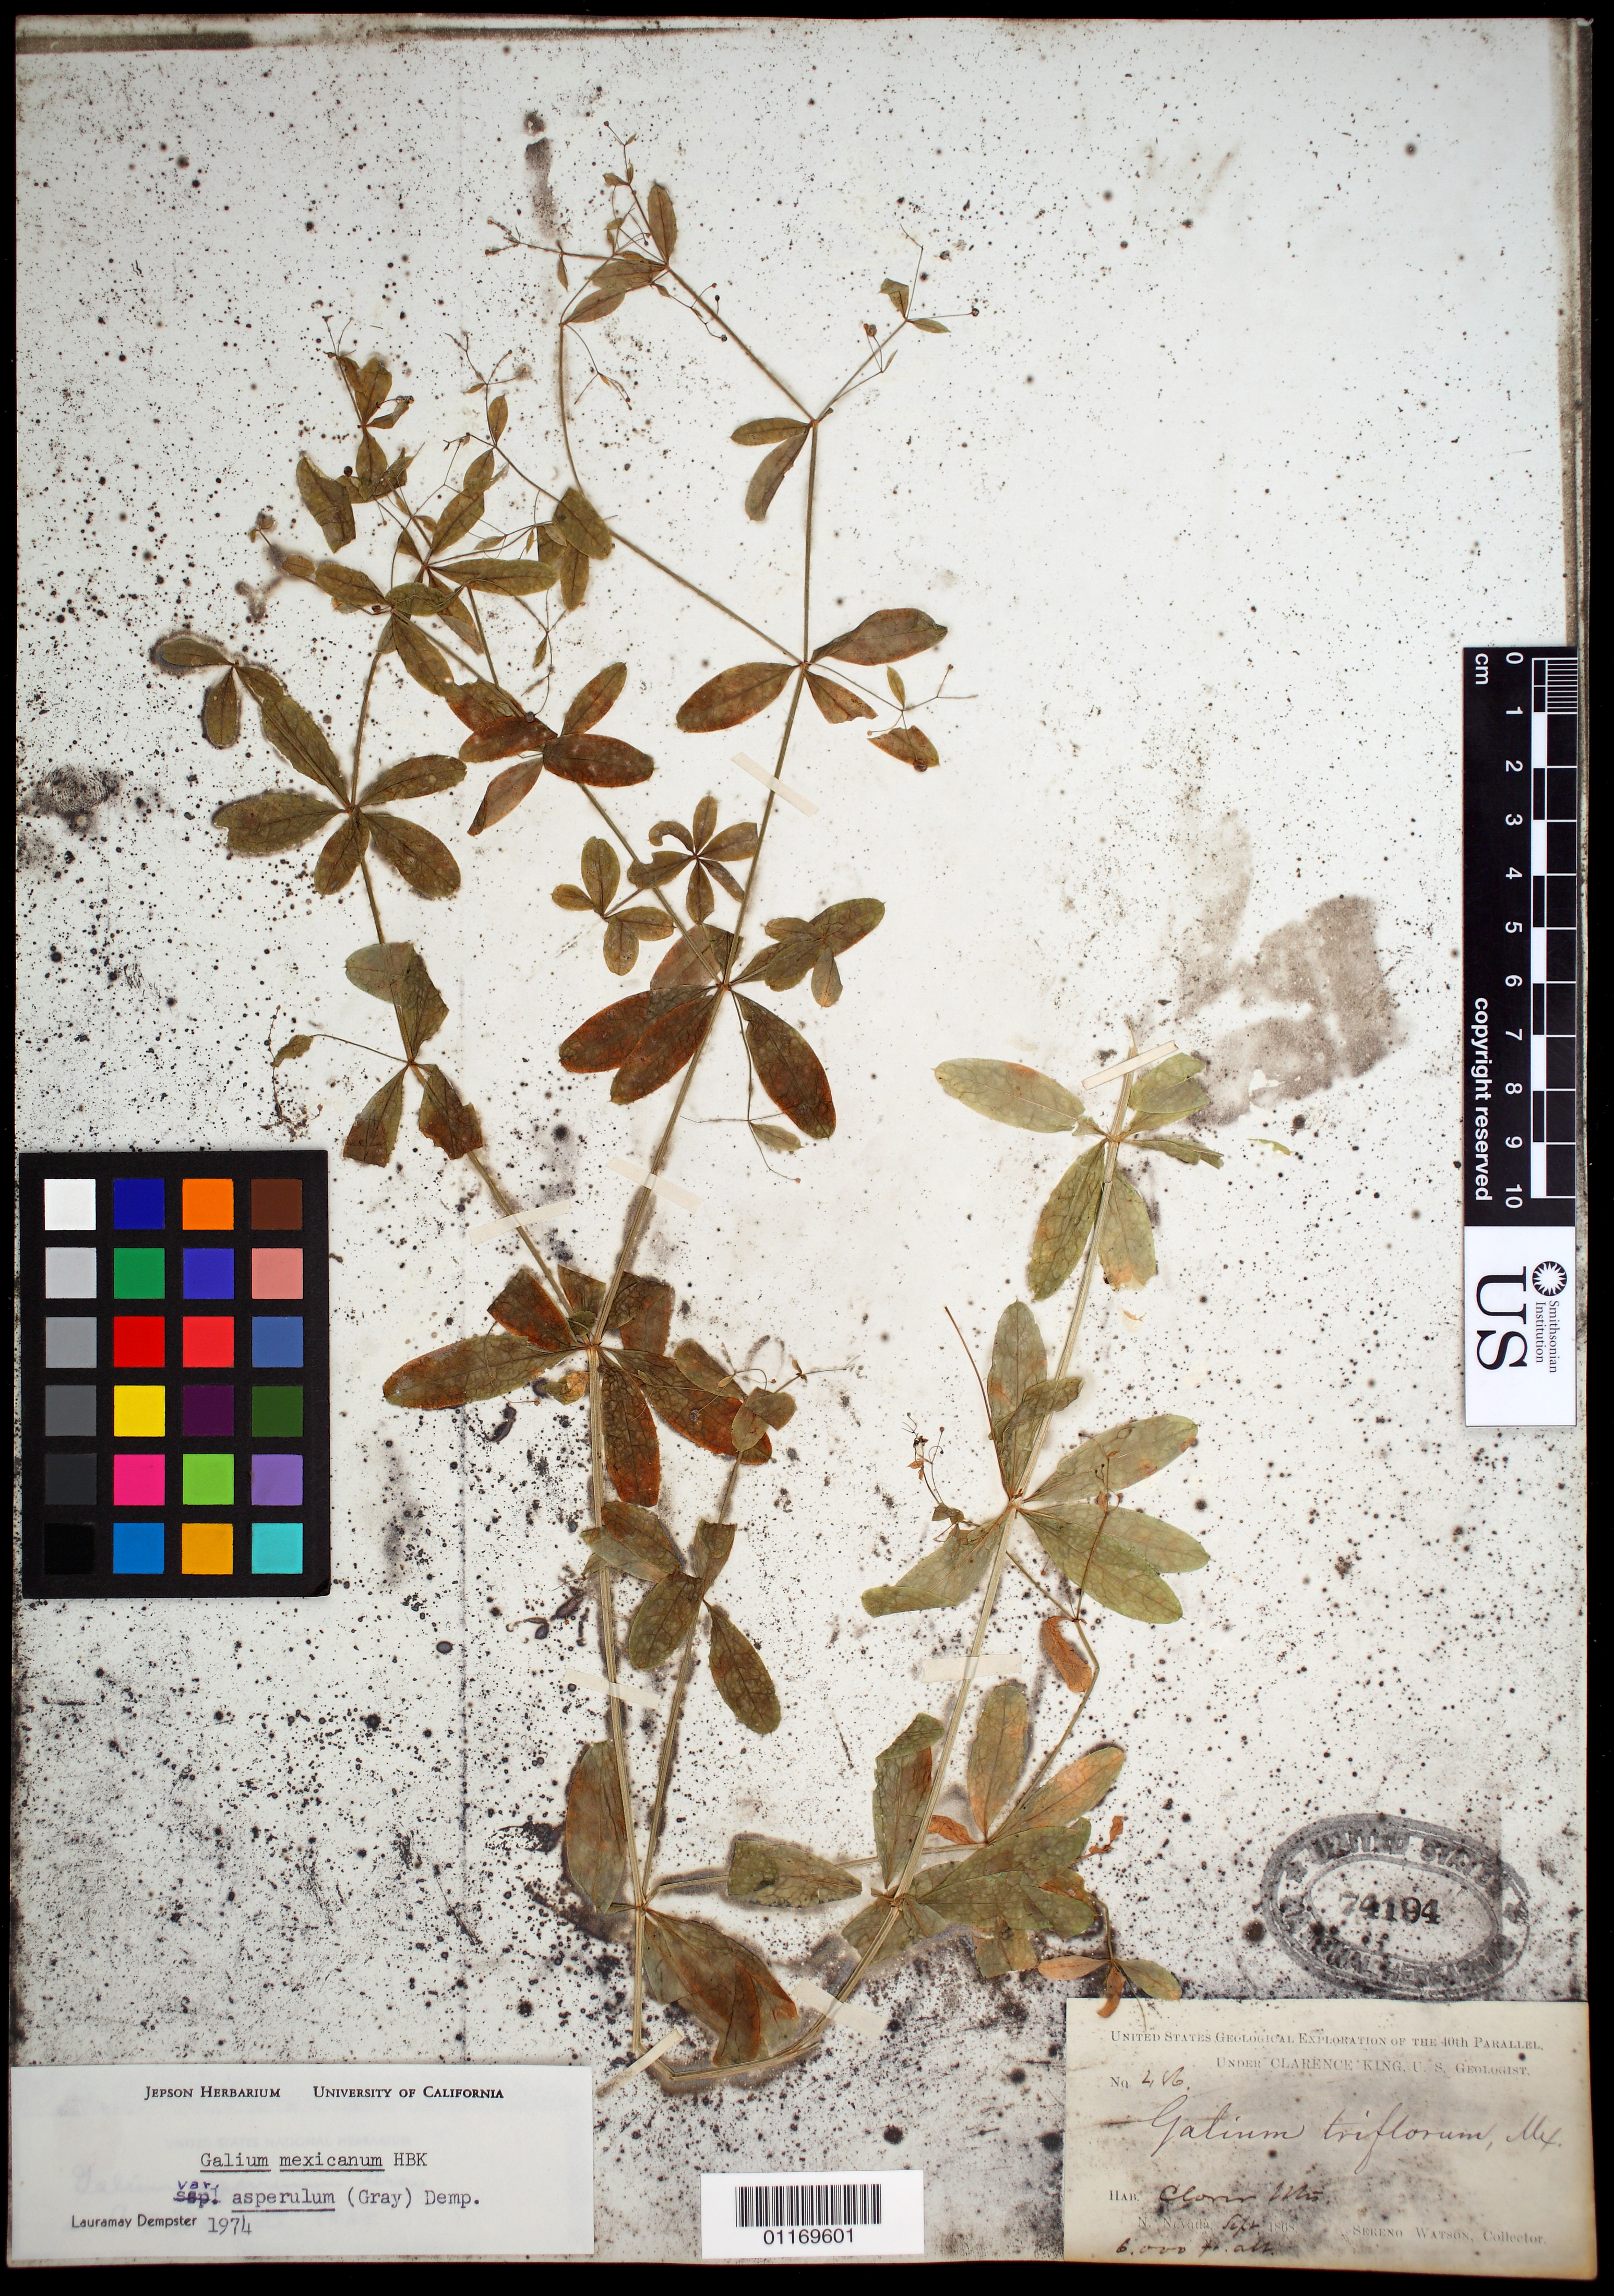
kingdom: Plantae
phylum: Tracheophyta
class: Magnoliopsida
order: Gentianales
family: Rubiaceae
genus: Galium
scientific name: Galium mexicanum subsp. asperulum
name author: (A. Gray) Dempster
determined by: Dempster, L. T.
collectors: S. Watson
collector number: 486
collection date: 1868-09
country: United States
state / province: Nevada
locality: Clover Mts.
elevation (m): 1829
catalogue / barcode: US 74194